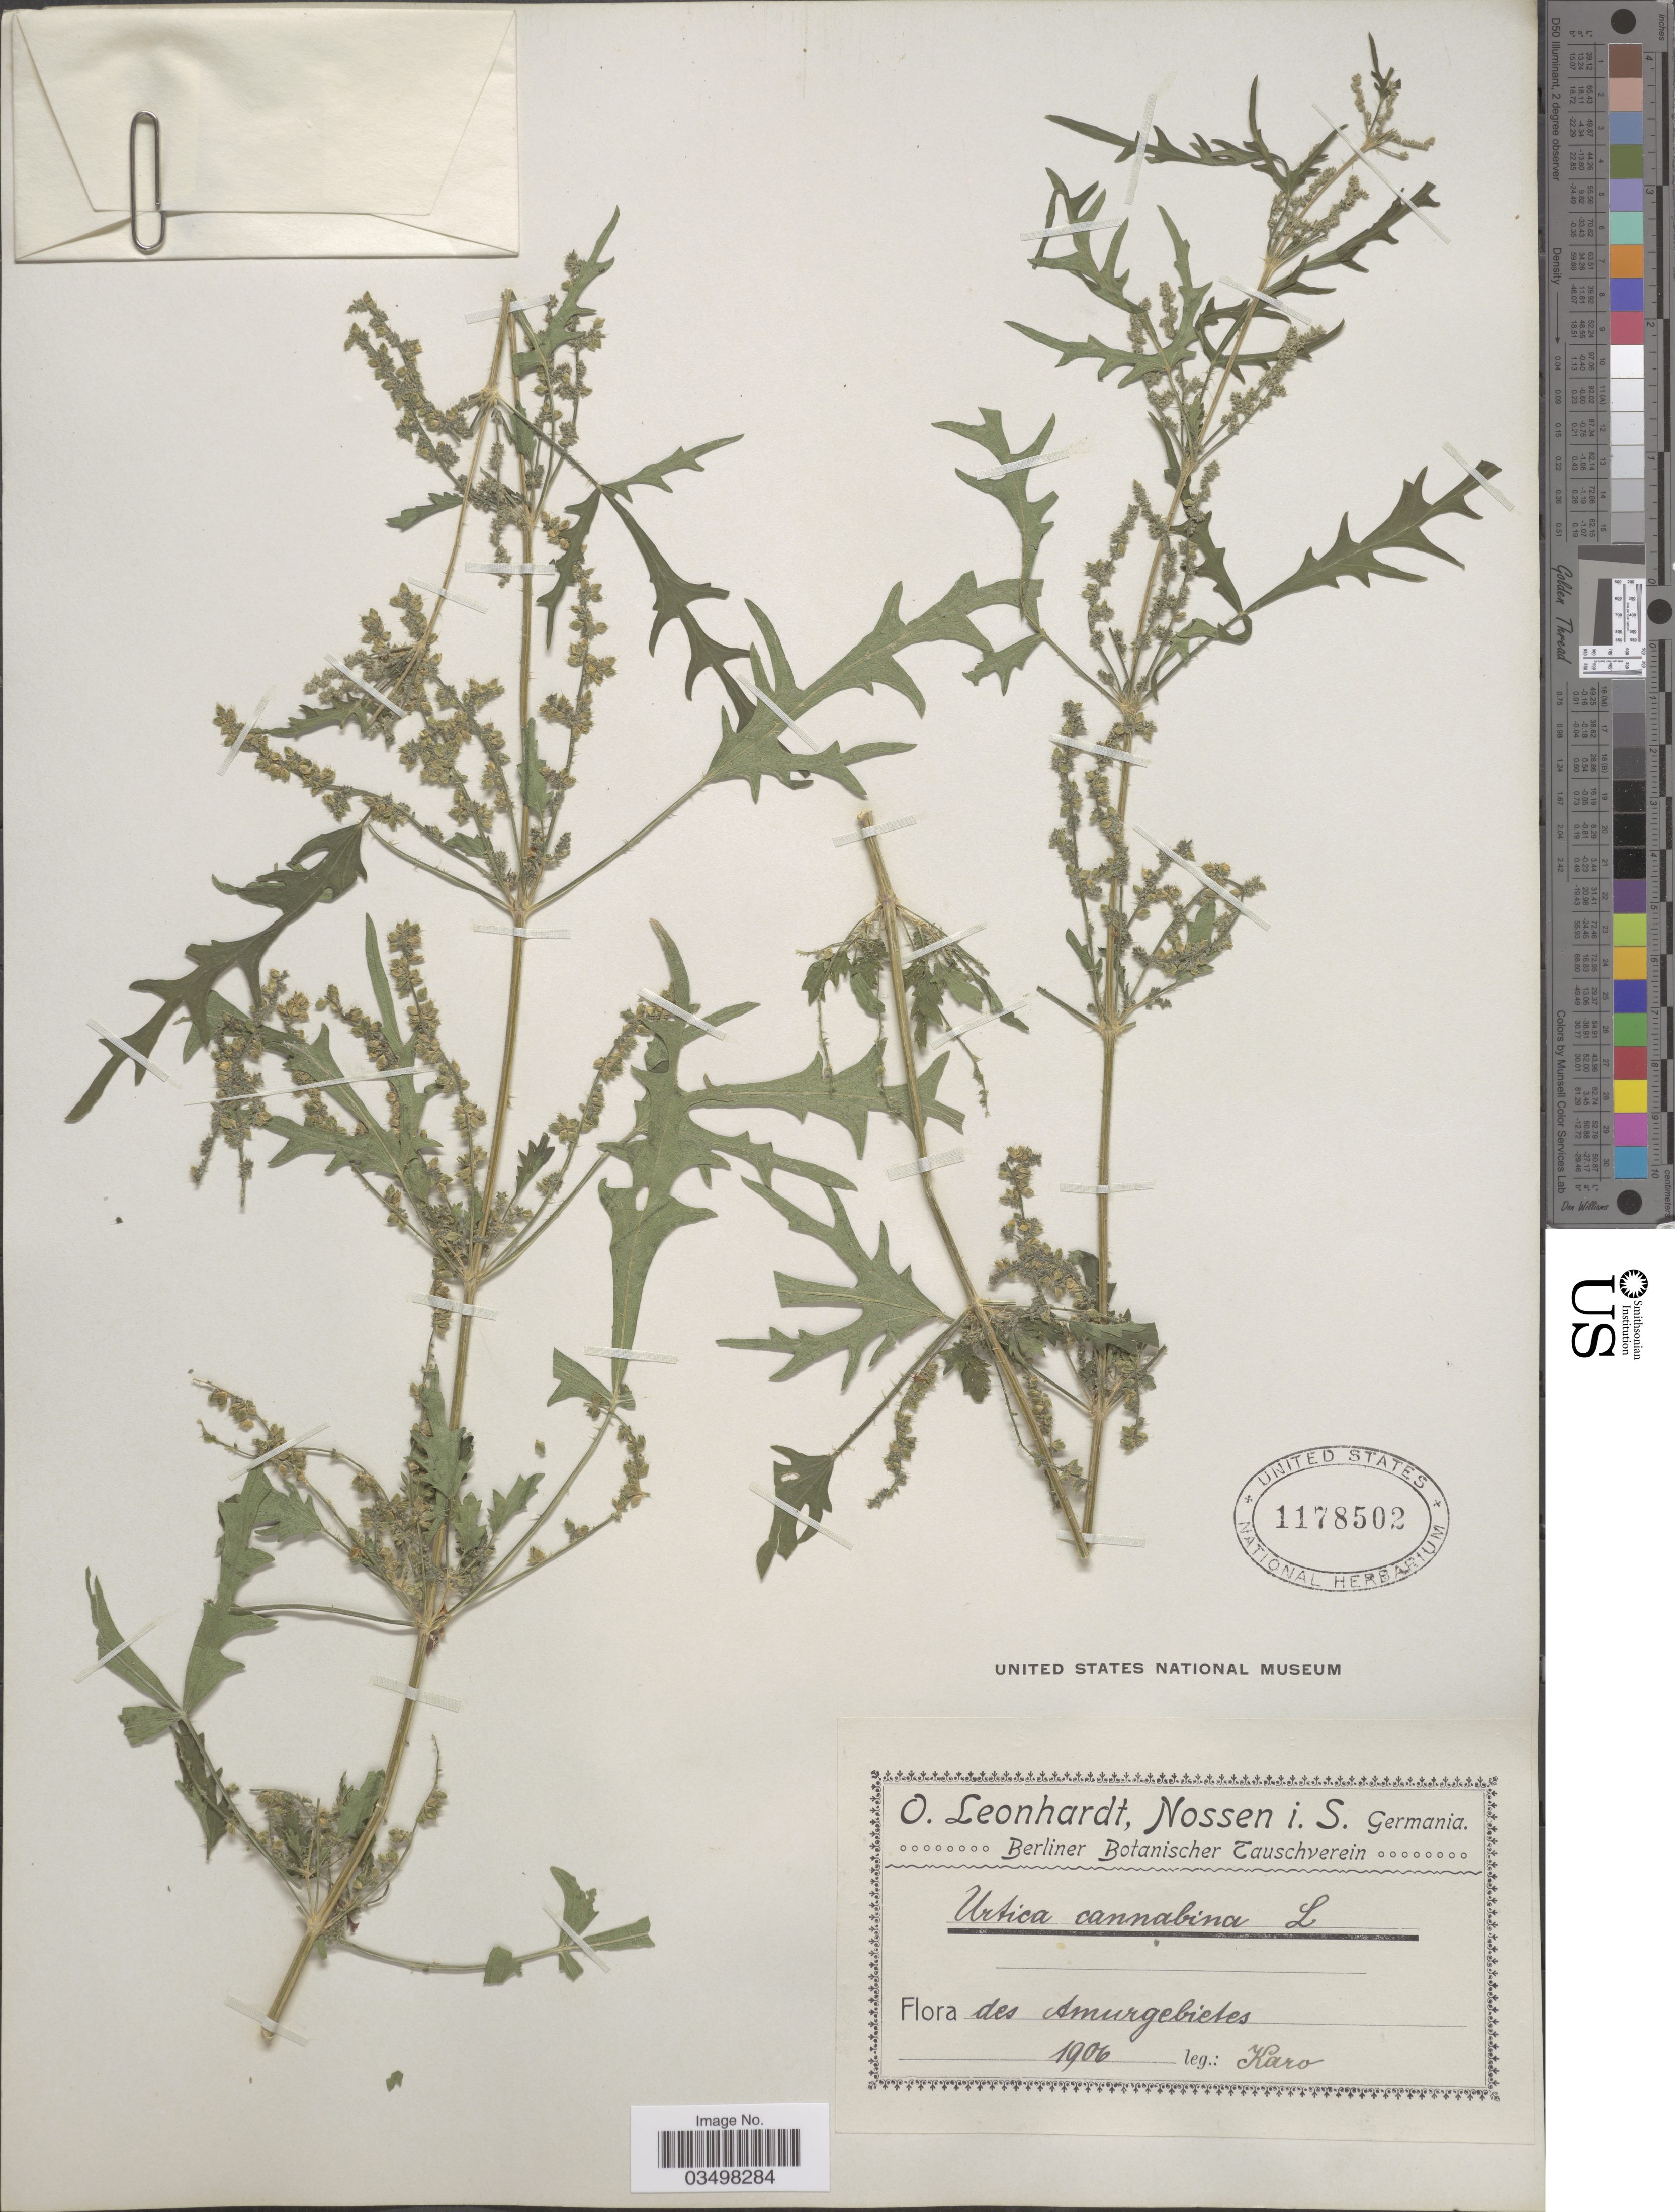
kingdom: Plantae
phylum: Tracheophyta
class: Magnoliopsida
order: Rosales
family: Urticaceae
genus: Urtica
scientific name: Urtica cannabina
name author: L.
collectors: Karo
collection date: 1906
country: Russian Federation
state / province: Amur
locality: Des Amurgebietes.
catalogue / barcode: US 1178502